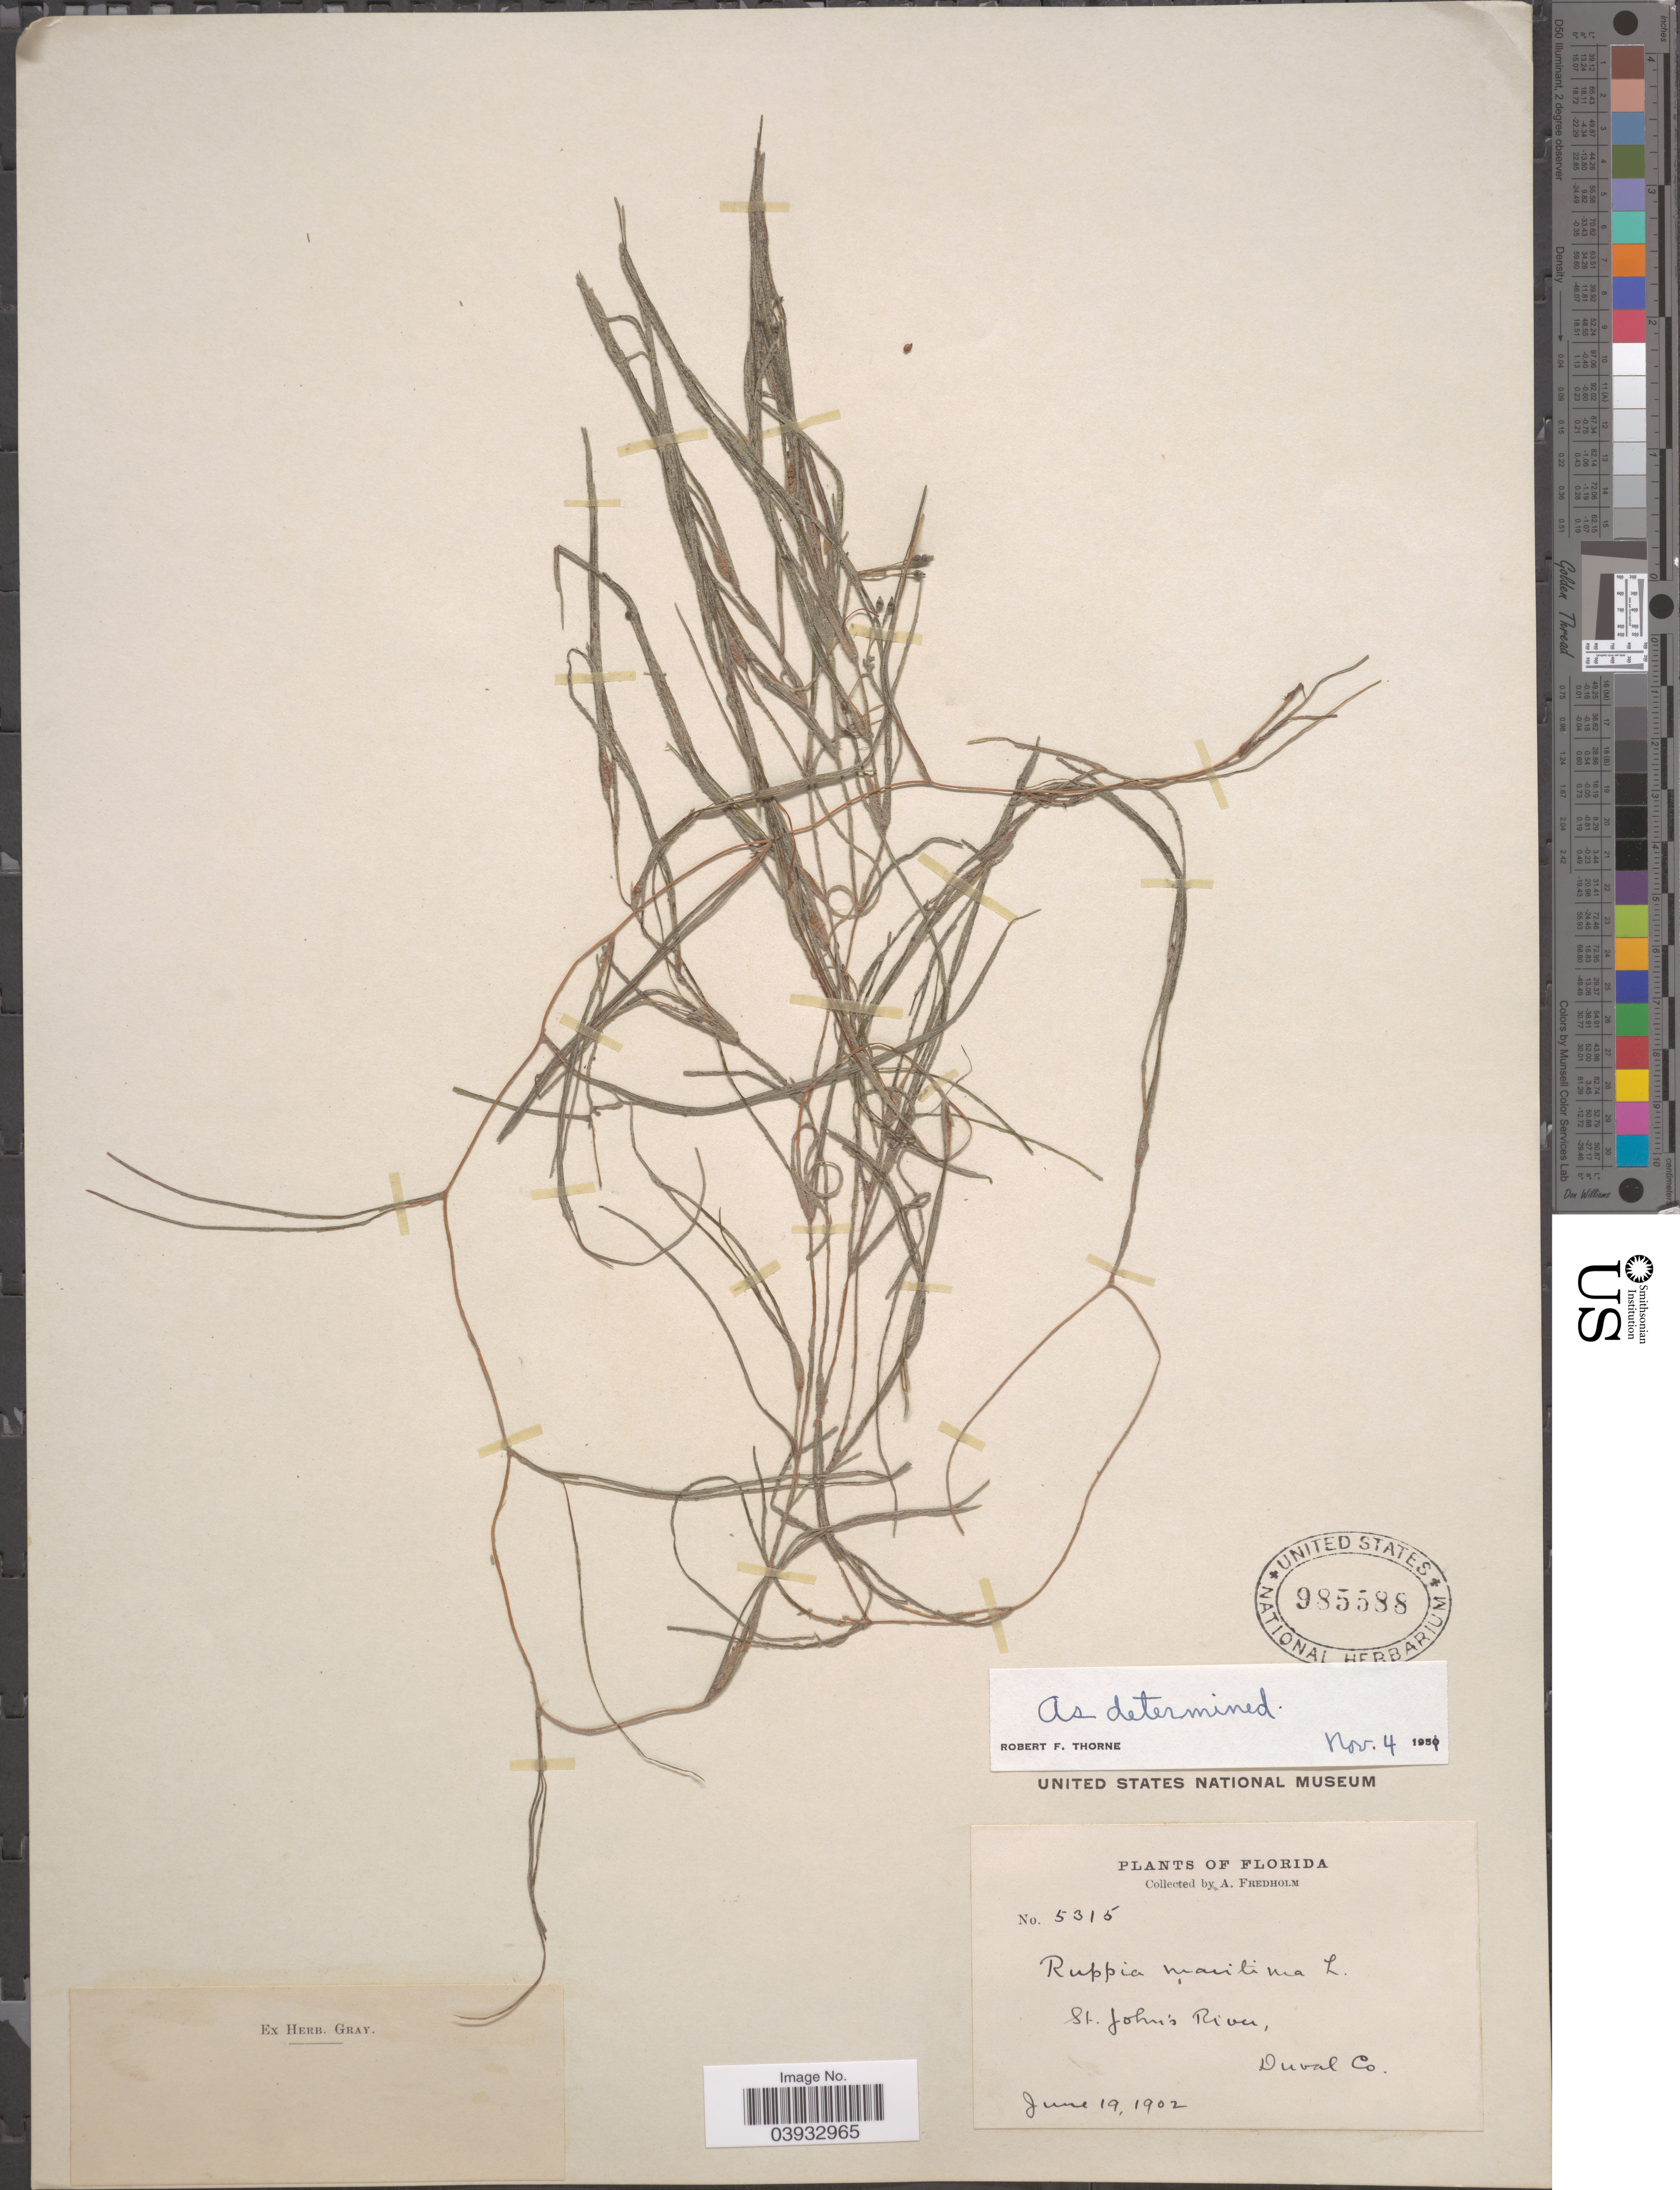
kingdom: Plantae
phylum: Tracheophyta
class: Liliopsida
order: Alismatales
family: Ruppiaceae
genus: Ruppia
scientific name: Ruppia maritima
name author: L.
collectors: A. Fredholm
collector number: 5315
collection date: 1902-06-19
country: United States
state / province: Florida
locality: St. John's River, Duval Co.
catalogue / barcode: US 985588